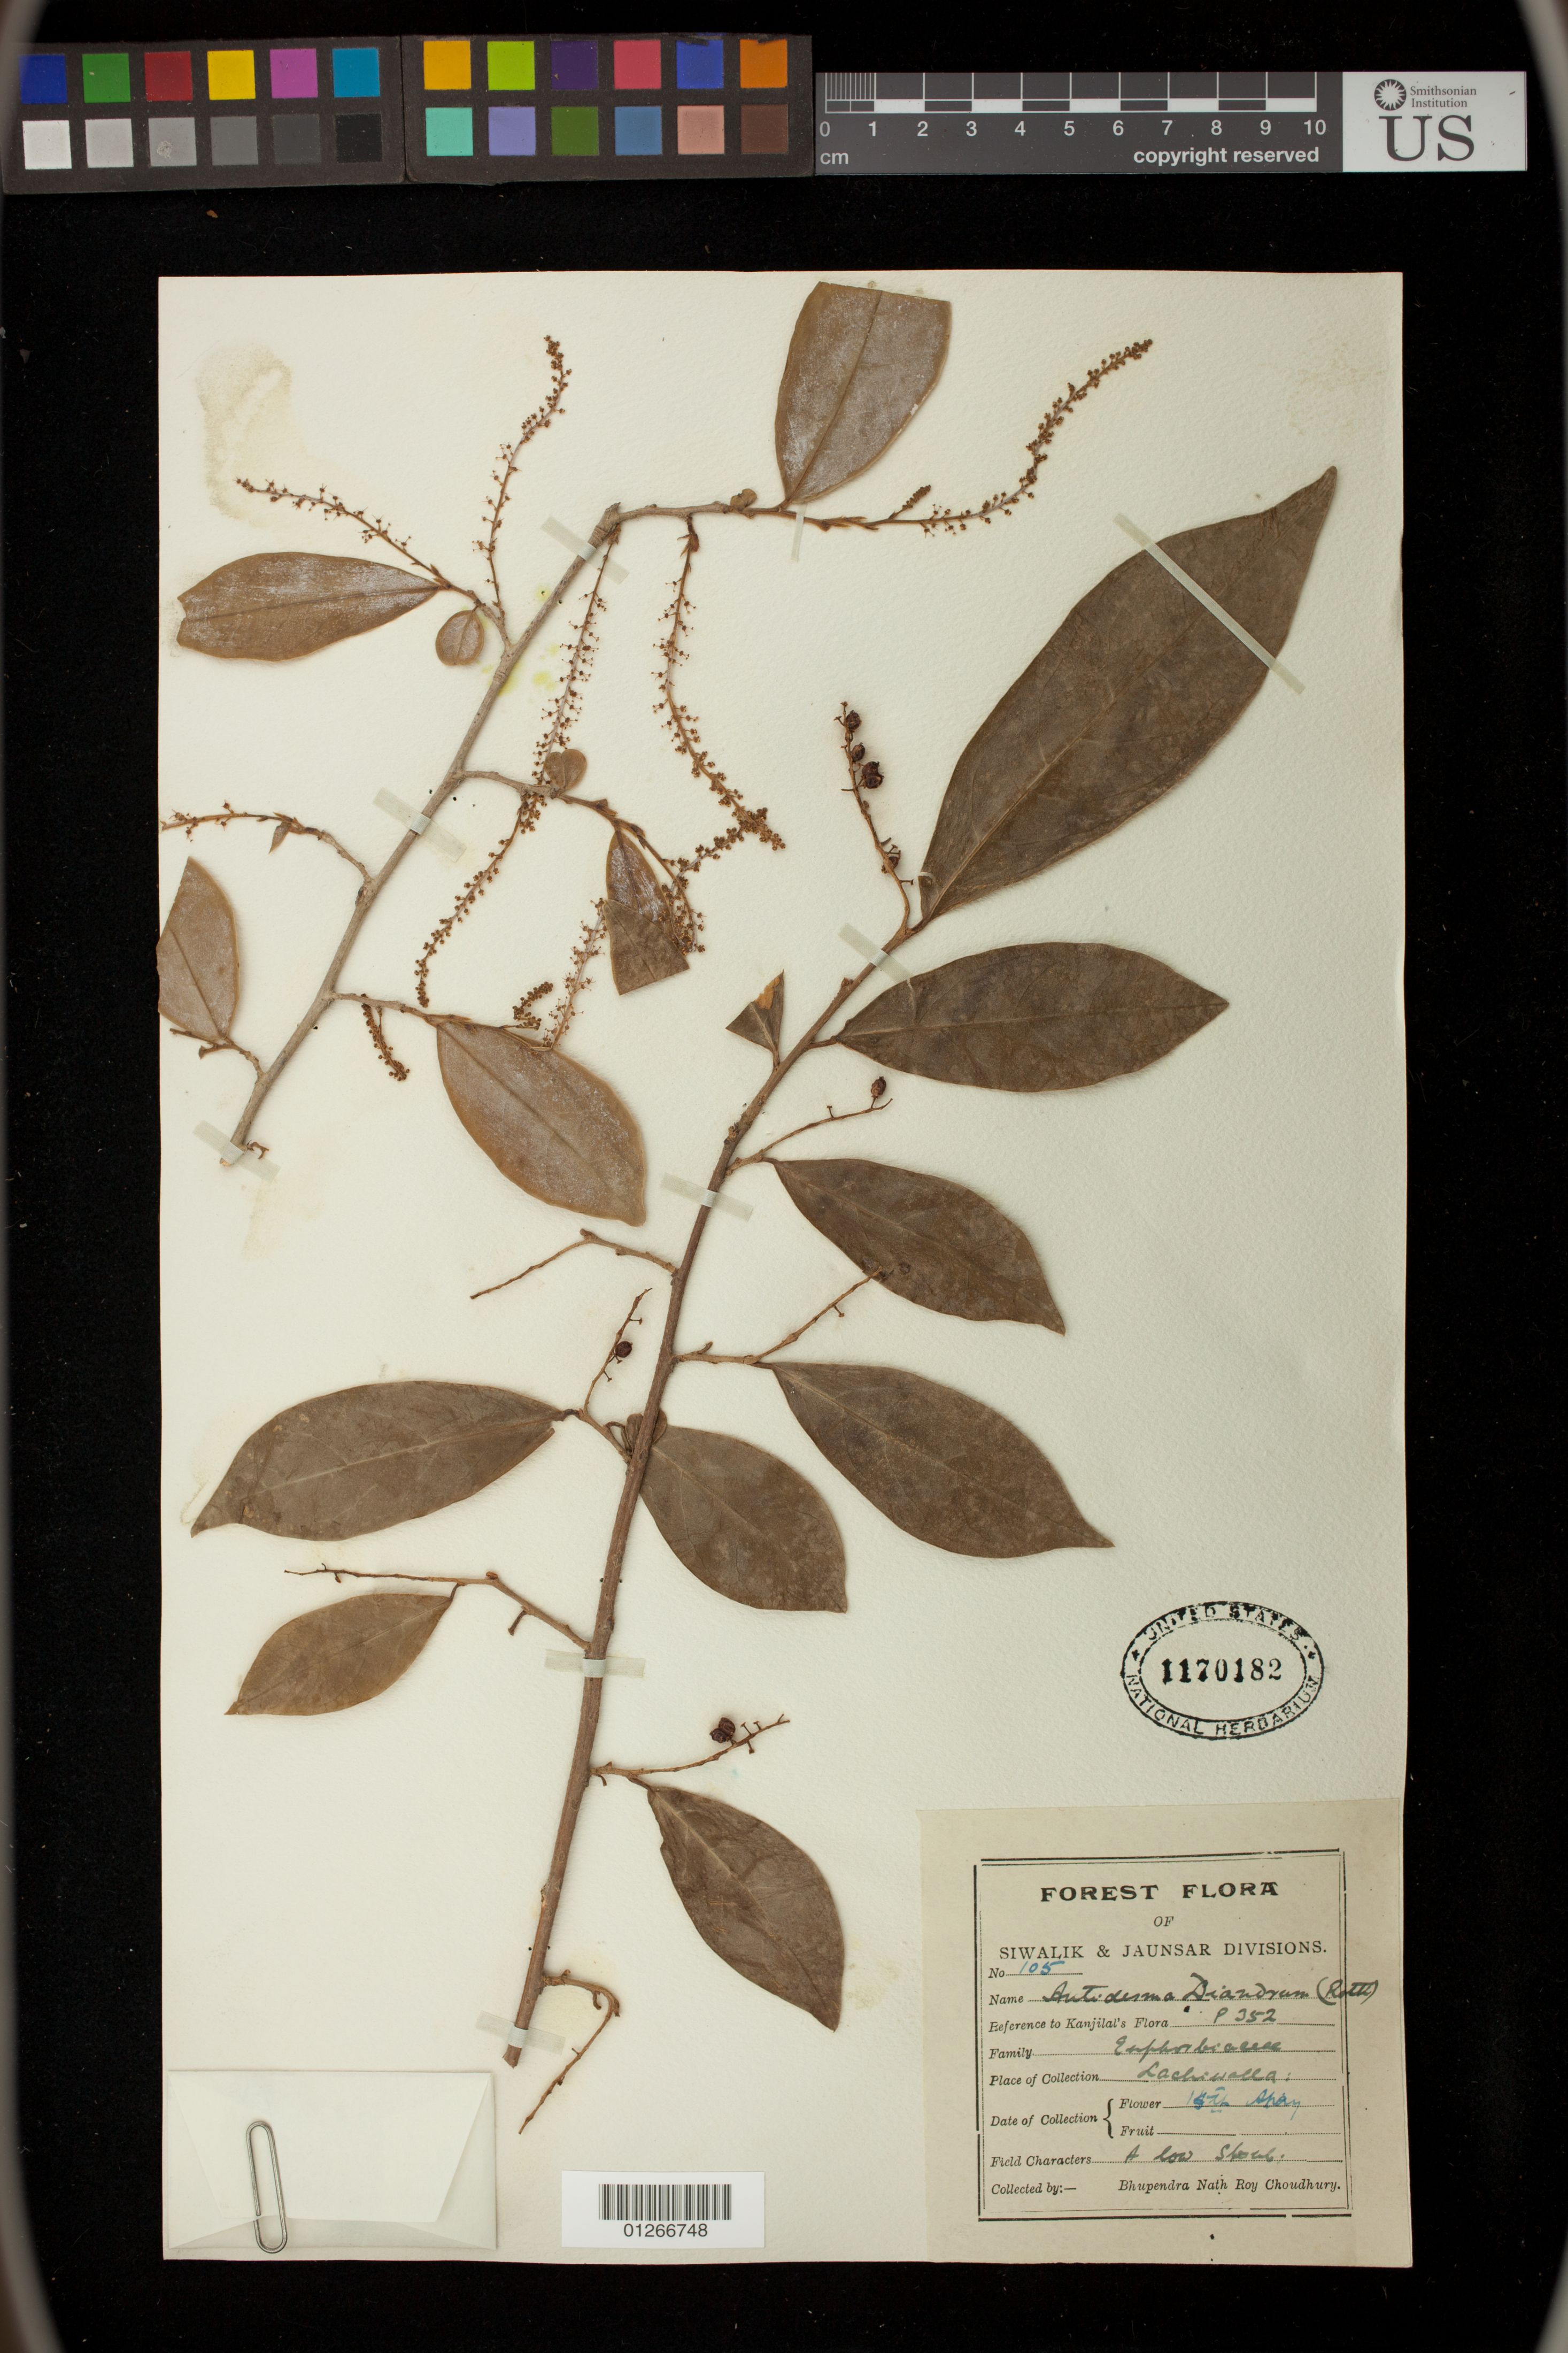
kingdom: Plantae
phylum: Tracheophyta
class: Magnoliopsida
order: Malpighiales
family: Phyllanthaceae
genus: Antidesma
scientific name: Antidesma acidum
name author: Retz.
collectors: B. Choudhury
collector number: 105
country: India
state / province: Uttarakhand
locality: Lachiwalla, Siwalik & Jaunsar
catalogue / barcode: US 1170182